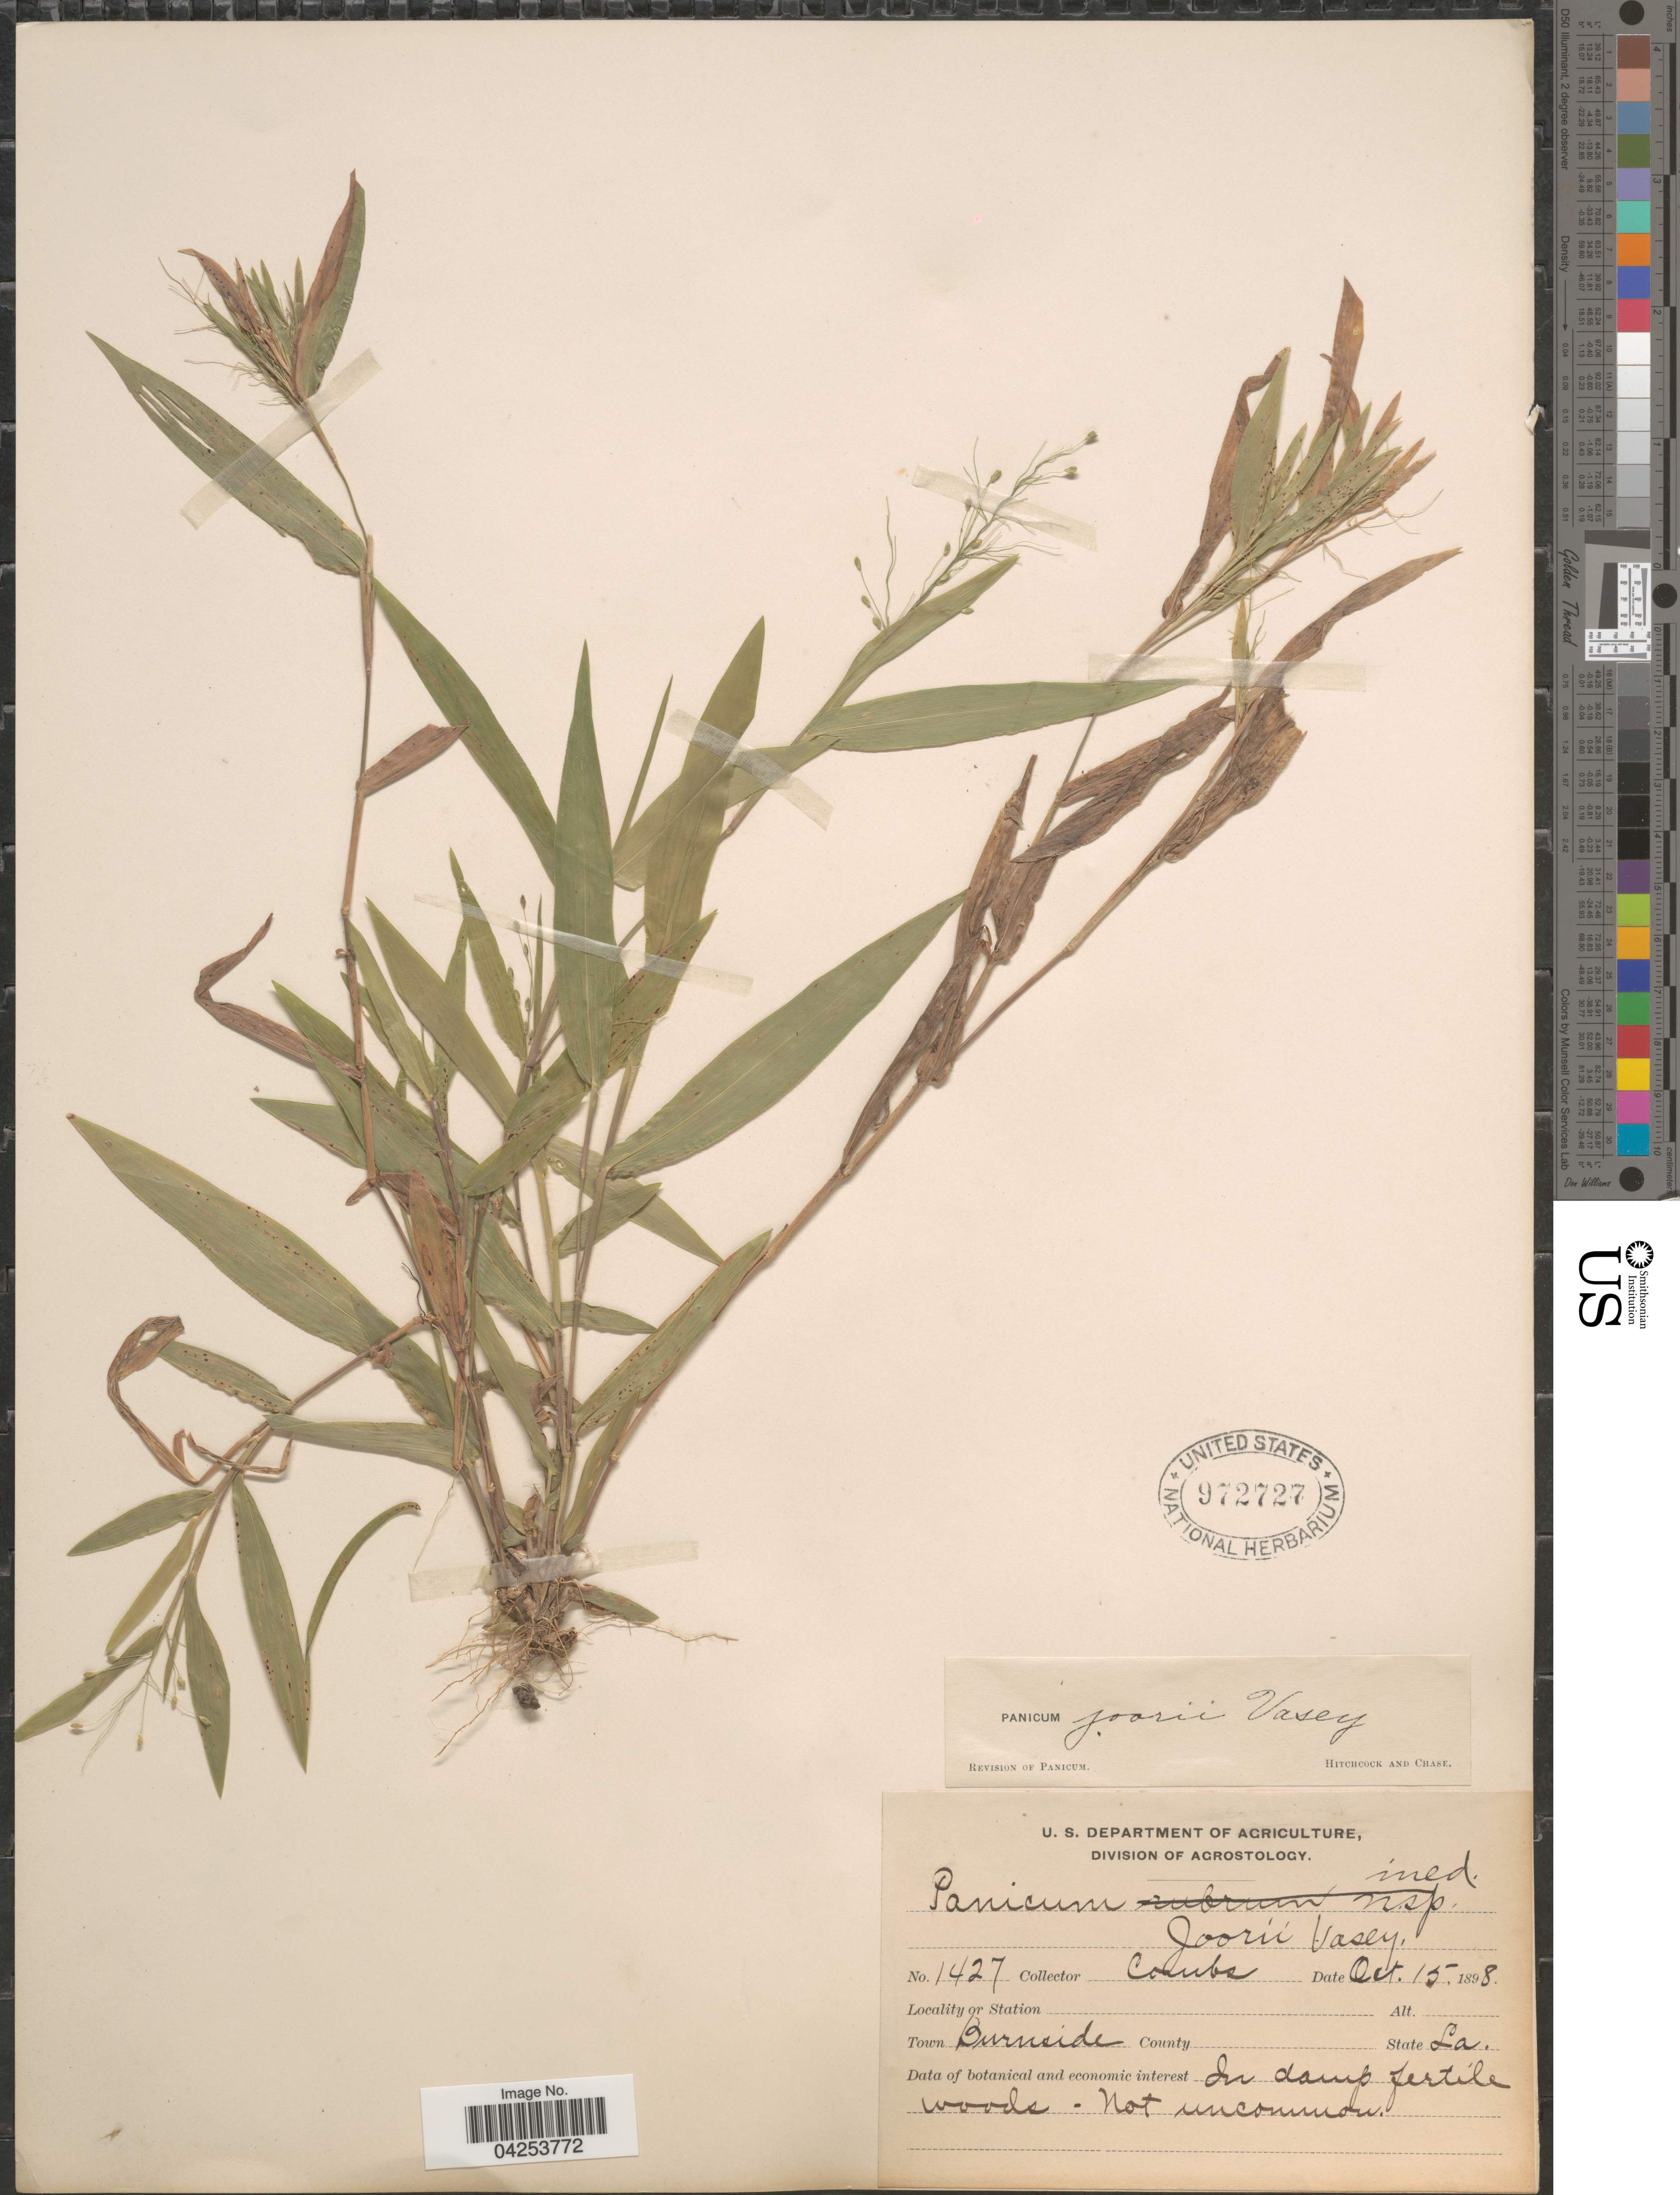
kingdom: Plantae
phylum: Tracheophyta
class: Liliopsida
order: Poales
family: Poaceae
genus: Dichanthelium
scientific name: Dichanthelium commutatum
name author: (Schult.) Gould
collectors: -. Combs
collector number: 1427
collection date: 1898-10-15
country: United States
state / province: Louisiana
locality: Town Burnside.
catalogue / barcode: US 972727